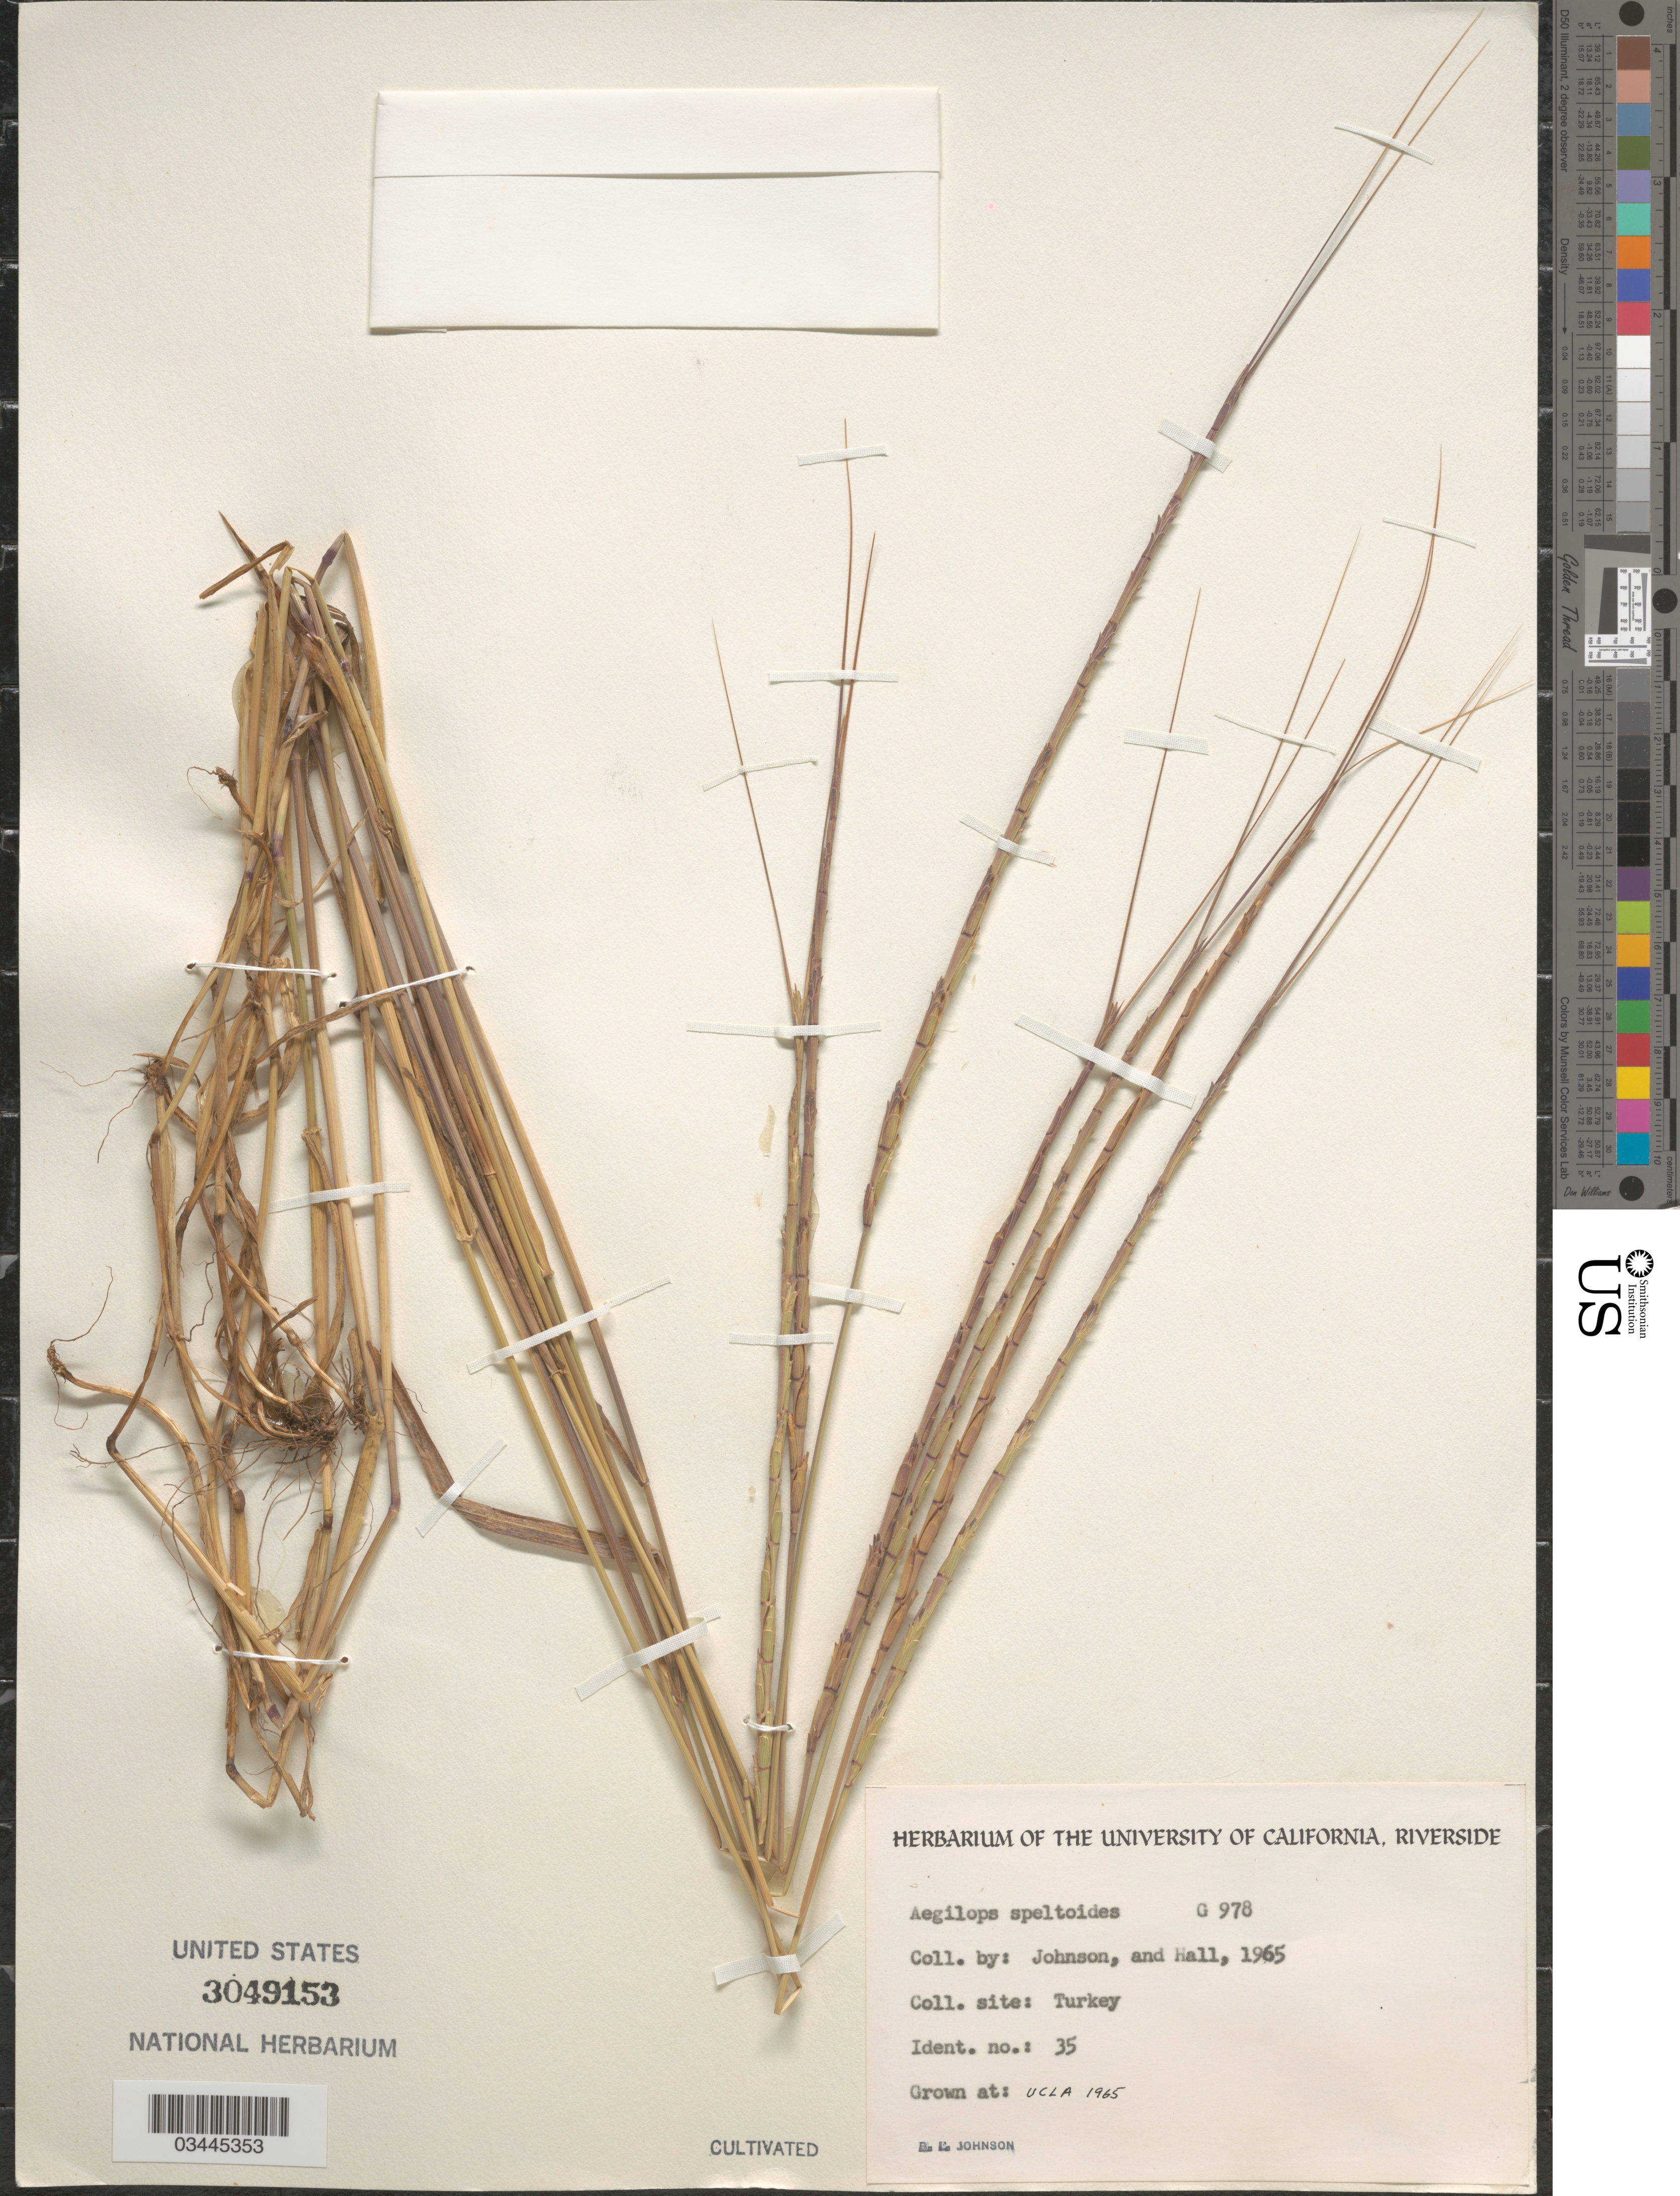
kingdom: Plantae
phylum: Tracheophyta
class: Liliopsida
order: Poales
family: Poaceae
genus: Aegilops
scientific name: Aegilops speltoides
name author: Tausch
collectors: B. Johnson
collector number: G978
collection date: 1965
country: United States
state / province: California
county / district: Los Angeles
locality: UCLA.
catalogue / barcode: US 3049153